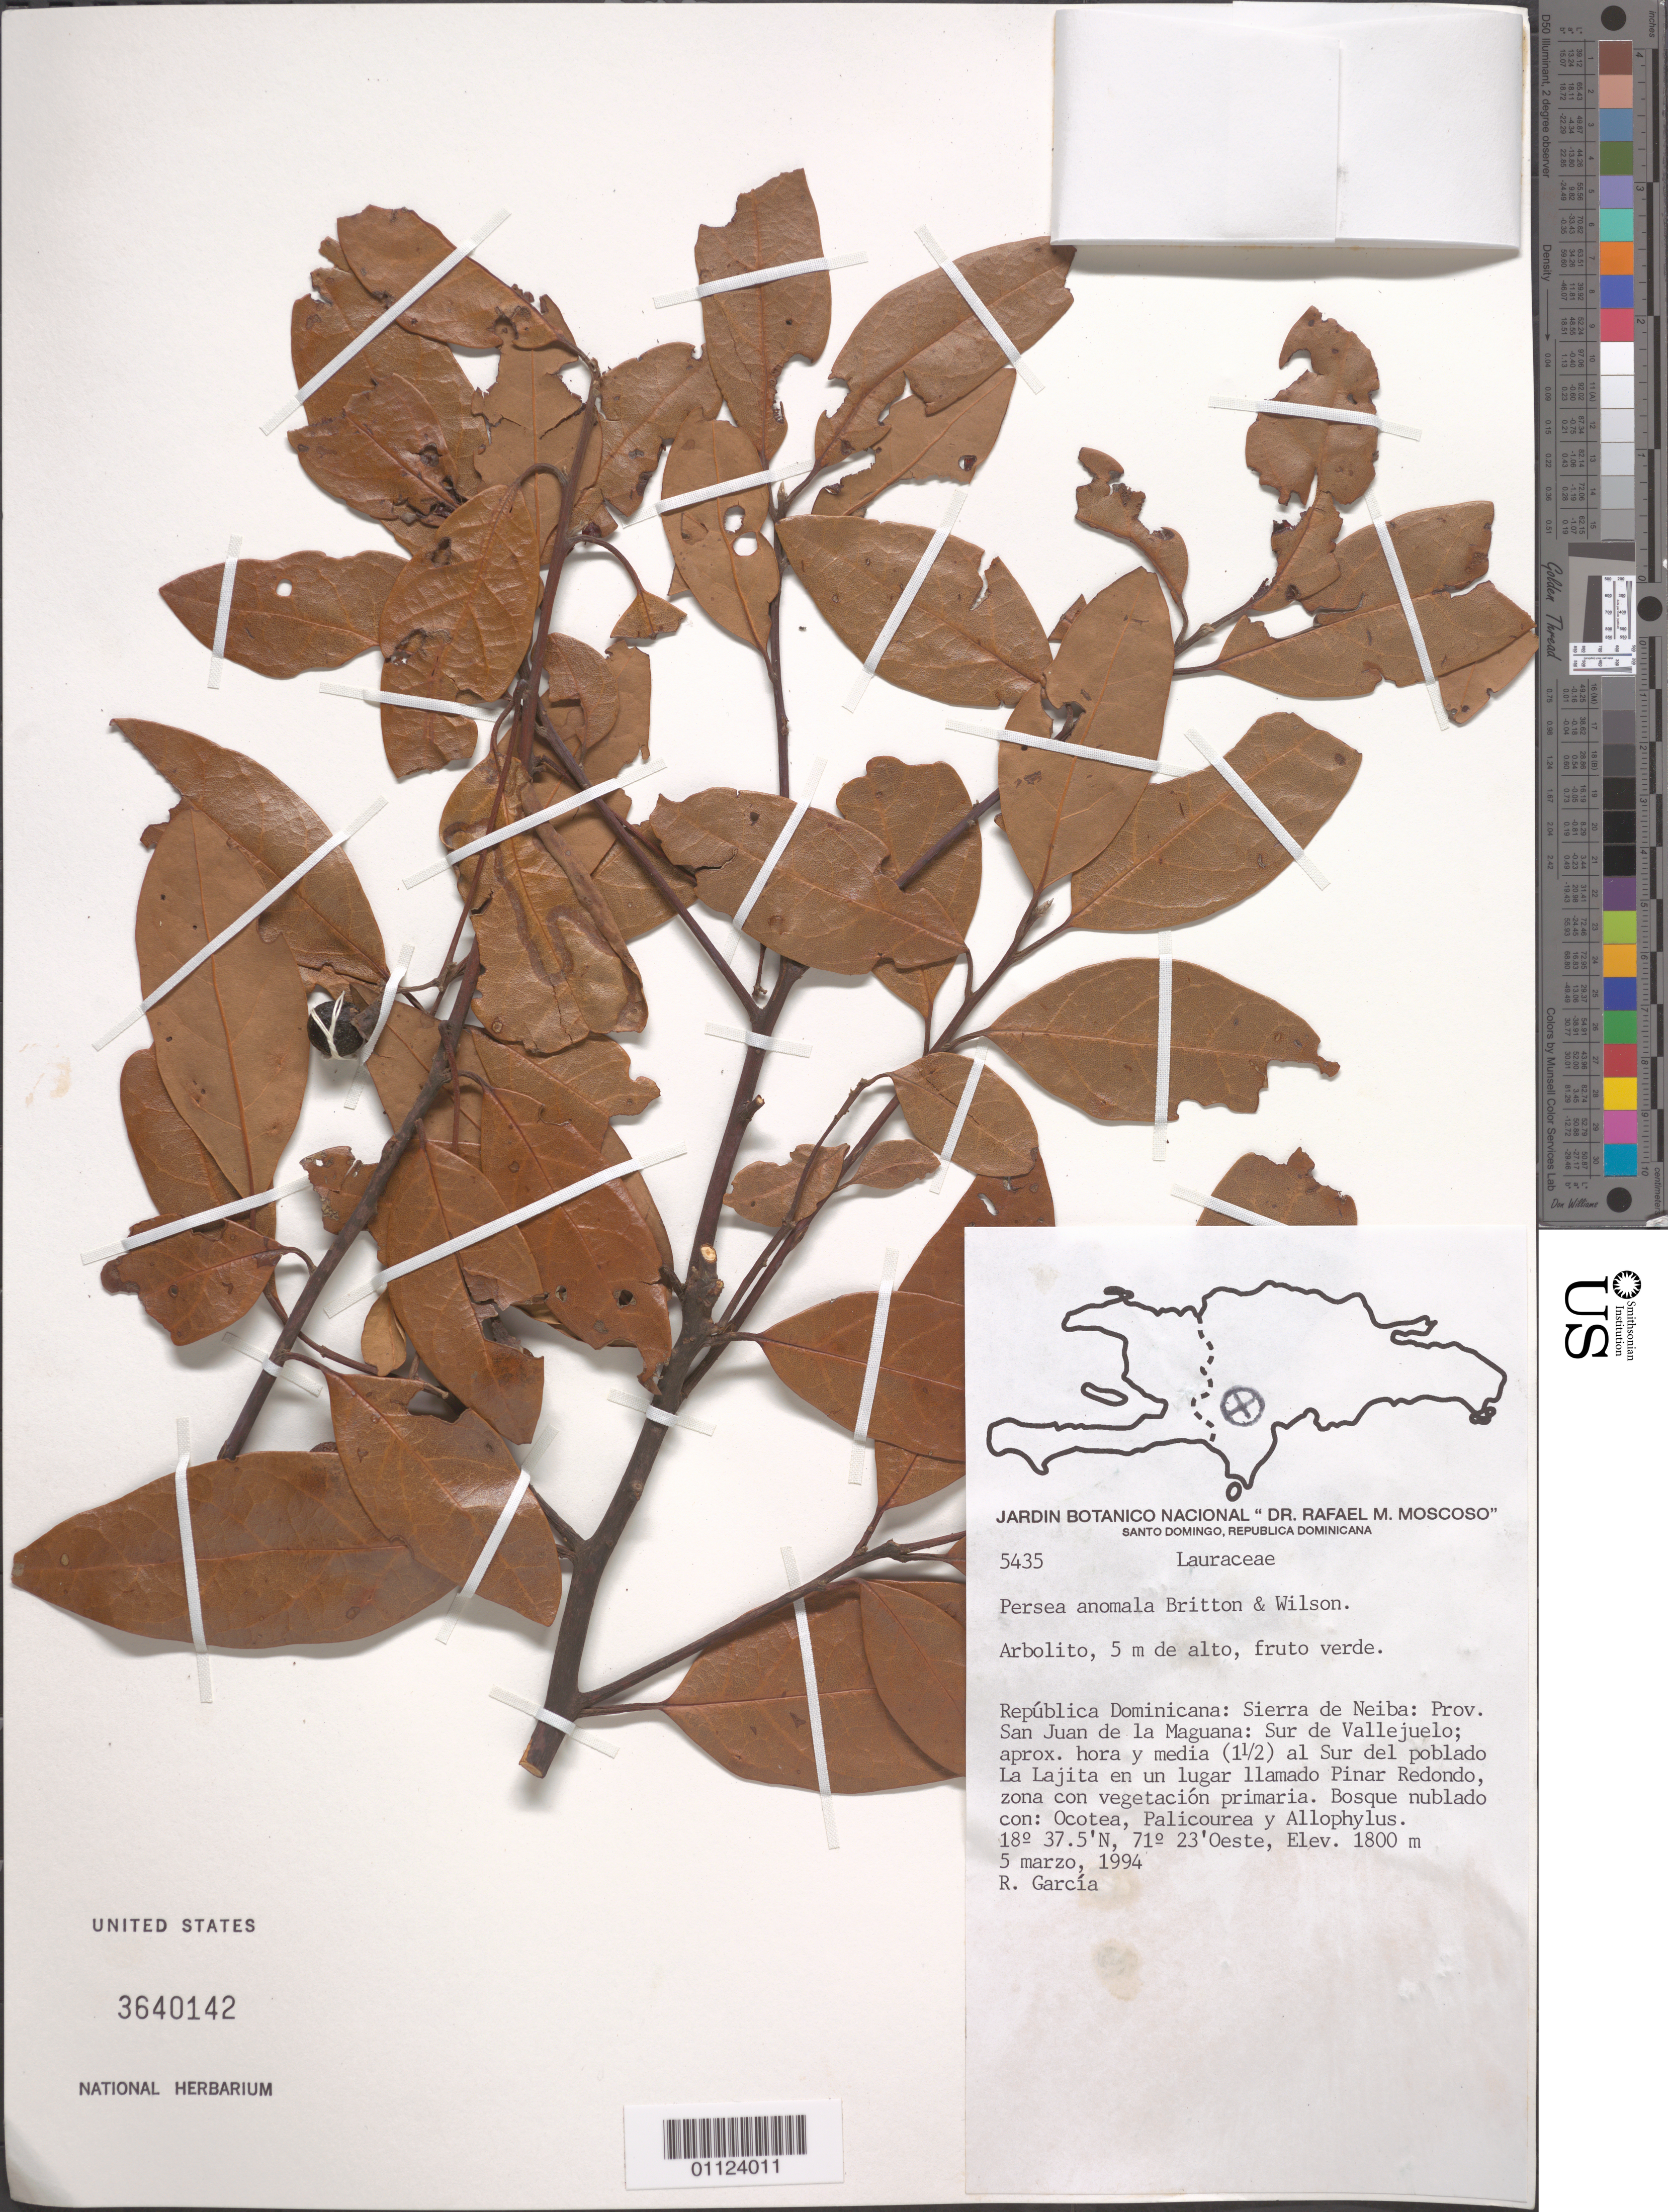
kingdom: Plantae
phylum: Tracheophyta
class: Magnoliopsida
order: Laurales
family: Lauraceae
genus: Persea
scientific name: Persea anomala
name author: Britton & P. Wilson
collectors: R. G. García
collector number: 5435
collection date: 1994-03-05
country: Dominican Republic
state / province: San Juan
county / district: San Juan de la Maguana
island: Hispaniola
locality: Sierra de Neiba, S de Vallejuelo; approx. hora y media 1.5 al S del poblado La Lajita, en un lugar llamado Pinar Redondo.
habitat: Zona con vegetación primaria; bosque nublado con: Ocotea, Palicourea y Allophylus.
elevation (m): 1800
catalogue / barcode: US 3640142